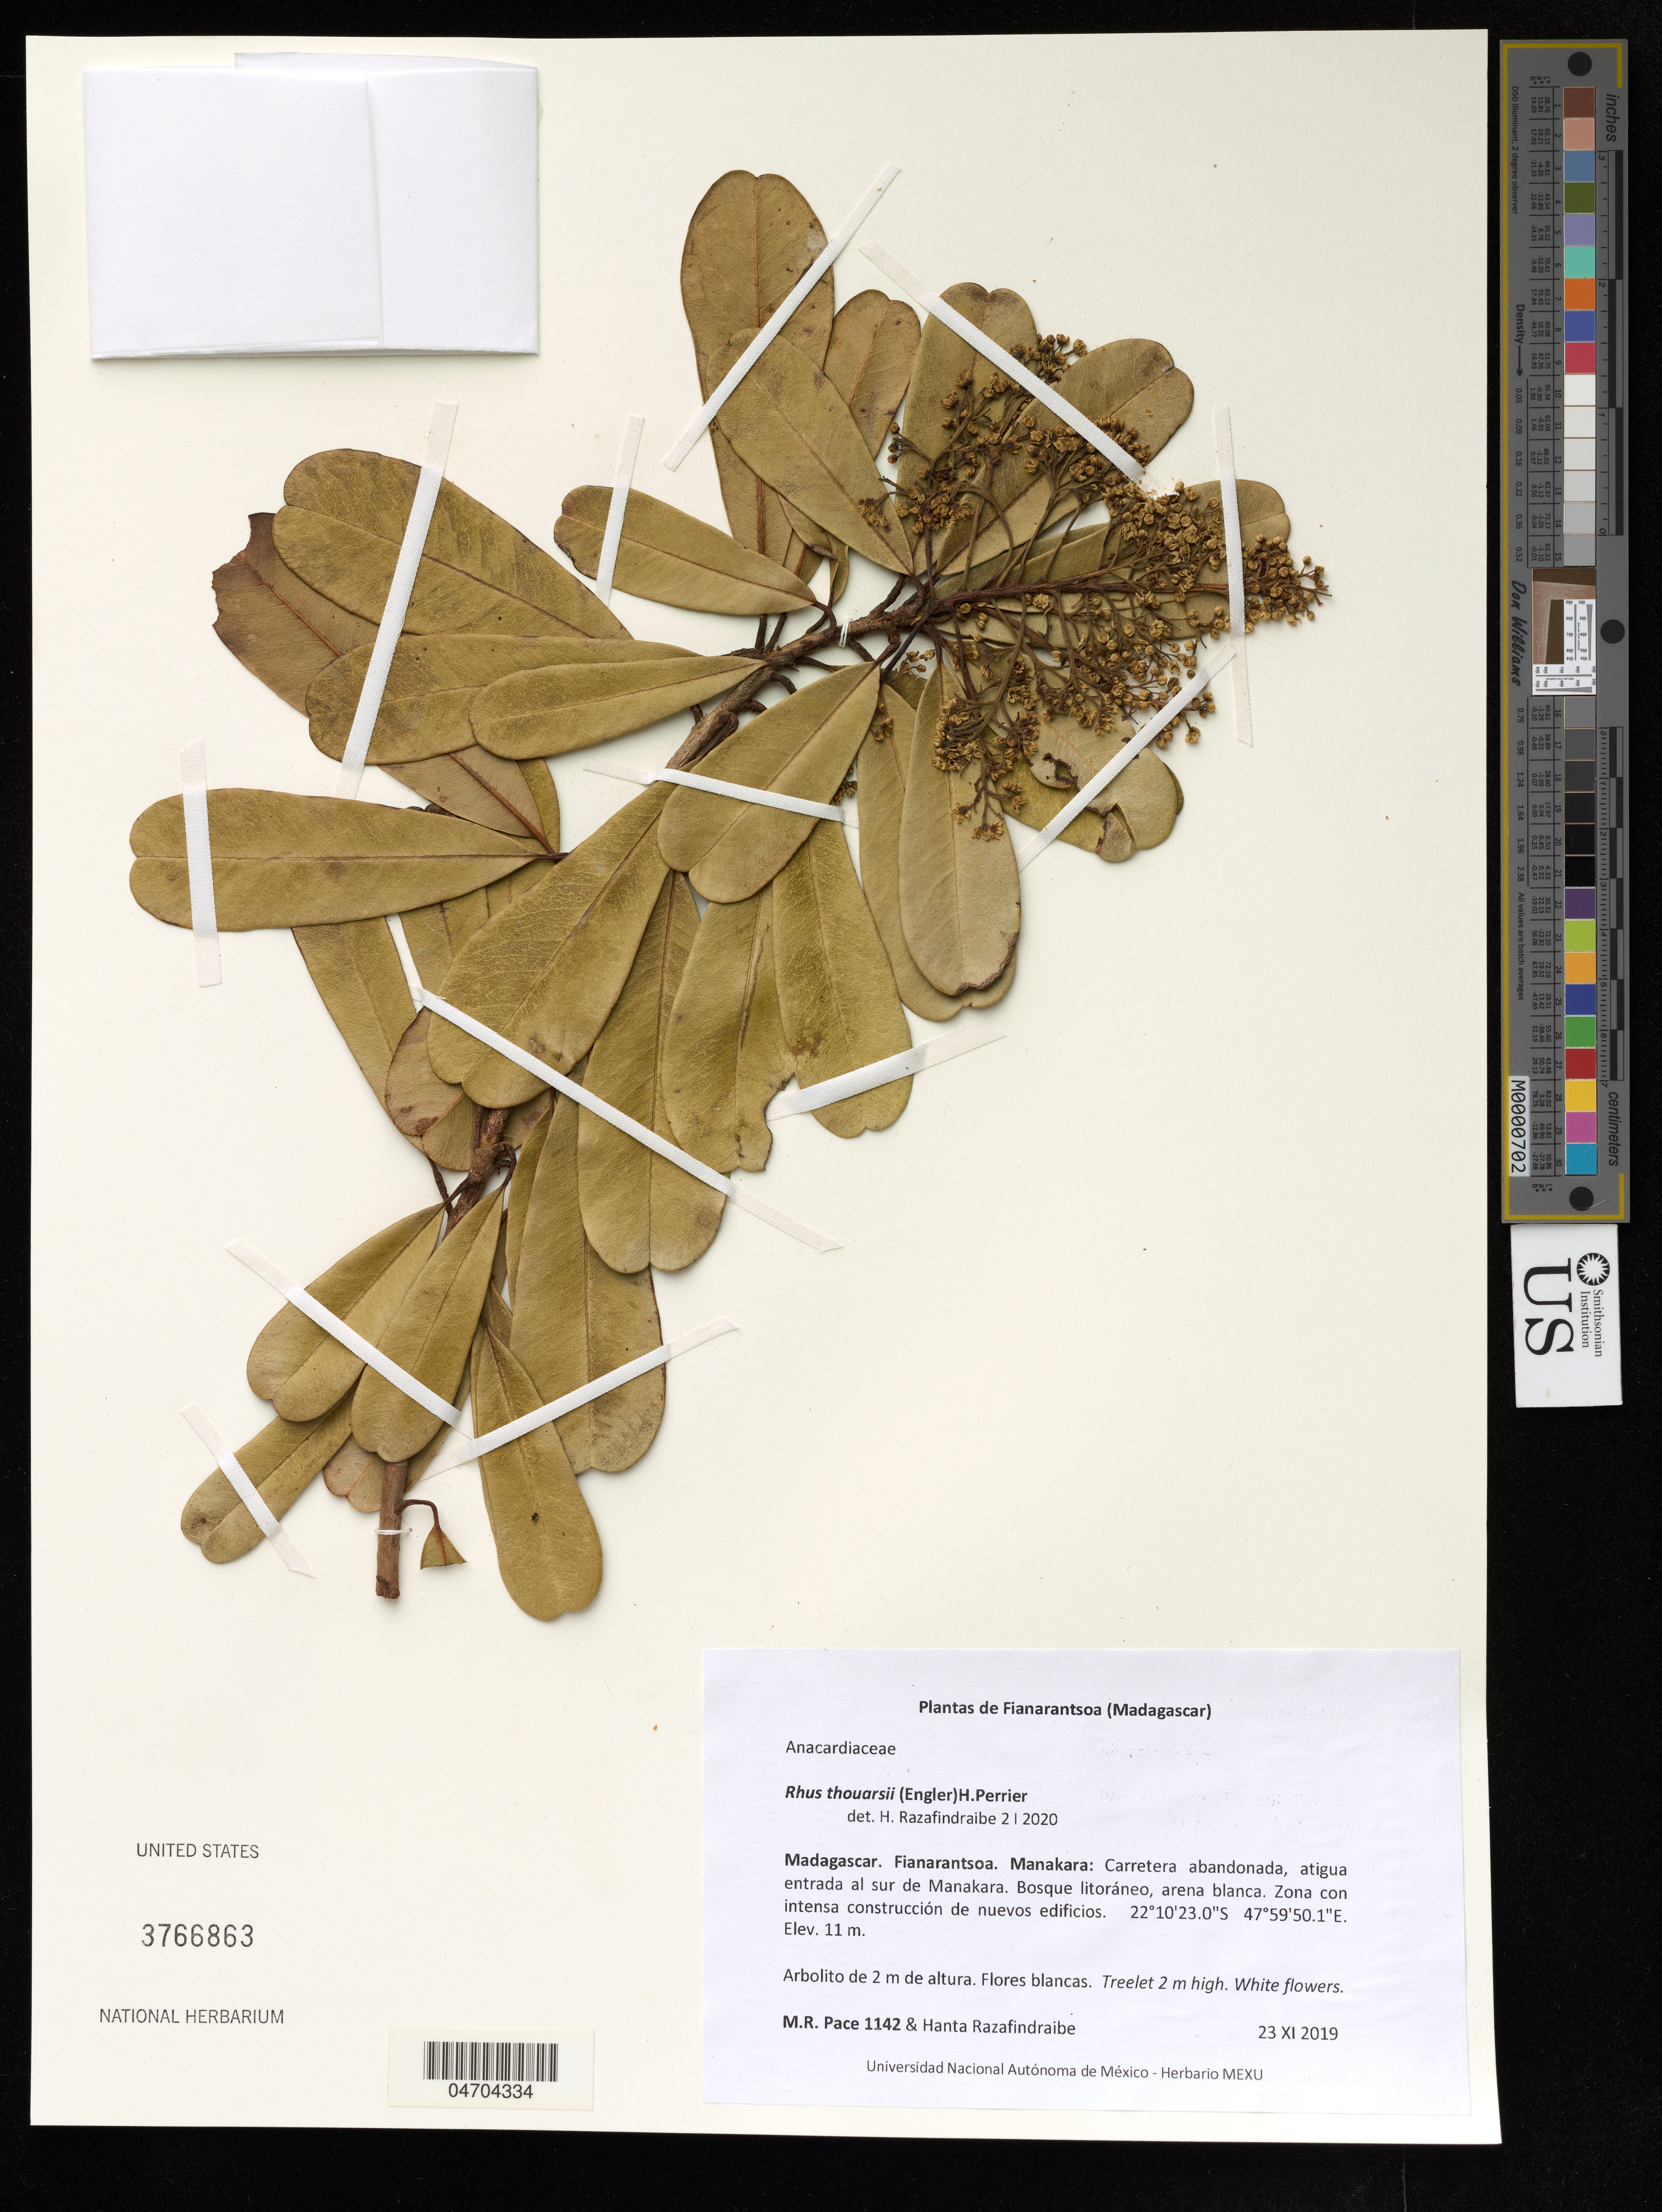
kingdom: Plantae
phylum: Tracheophyta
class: Magnoliopsida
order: Sapindales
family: Anacardiaceae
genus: Rhus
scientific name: Rhus thouarsii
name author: (Engl.) H. Perrier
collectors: M. R. Pace & H. Razafindraibe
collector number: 1142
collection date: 2019-11-23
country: Madagascar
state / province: Fianarantsoa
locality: Manakara: Carretera abandonada, atigua entrada al sur de Manakara, Bosque litoráneo, arena blanca.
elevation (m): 11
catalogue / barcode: US 3766863